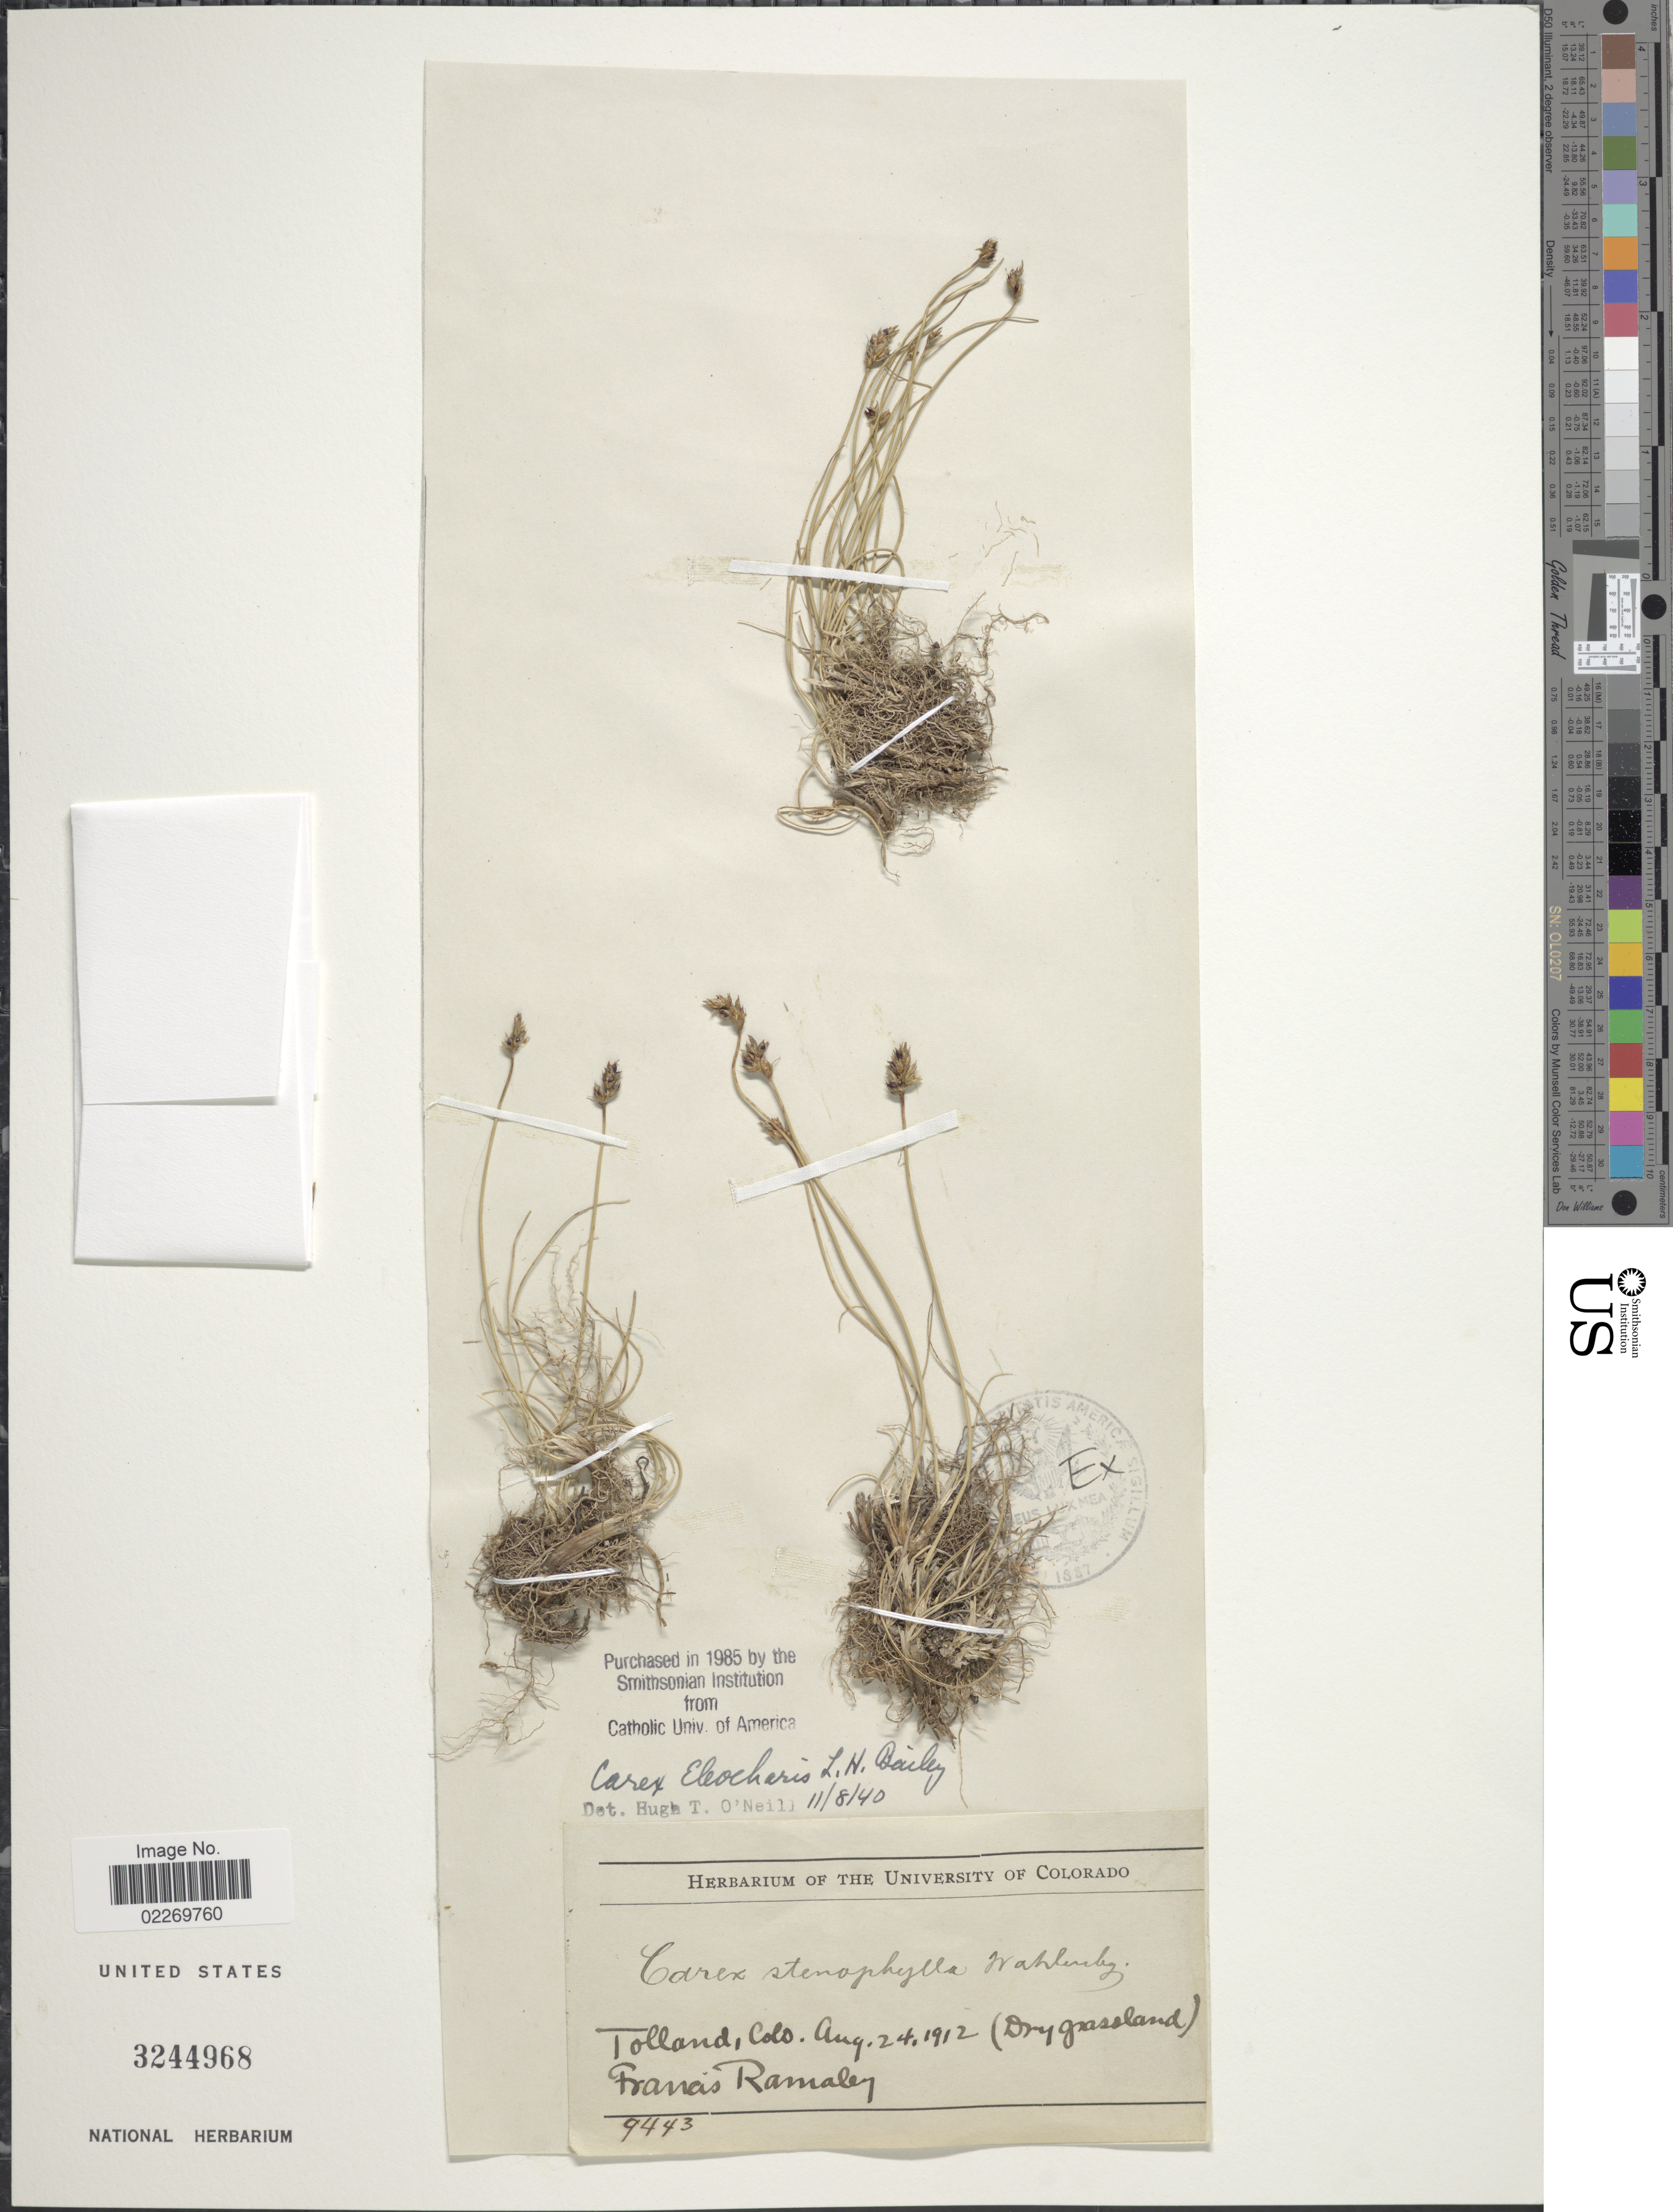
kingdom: Plantae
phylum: Tracheophyta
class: Liliopsida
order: Poales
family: Cyperaceae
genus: Carex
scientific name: Carex eleocharis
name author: L.H. Bailey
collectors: F. Ramaley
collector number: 9443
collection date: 1912-08-24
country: United States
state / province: Colorado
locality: Tolland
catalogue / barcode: US 3244968